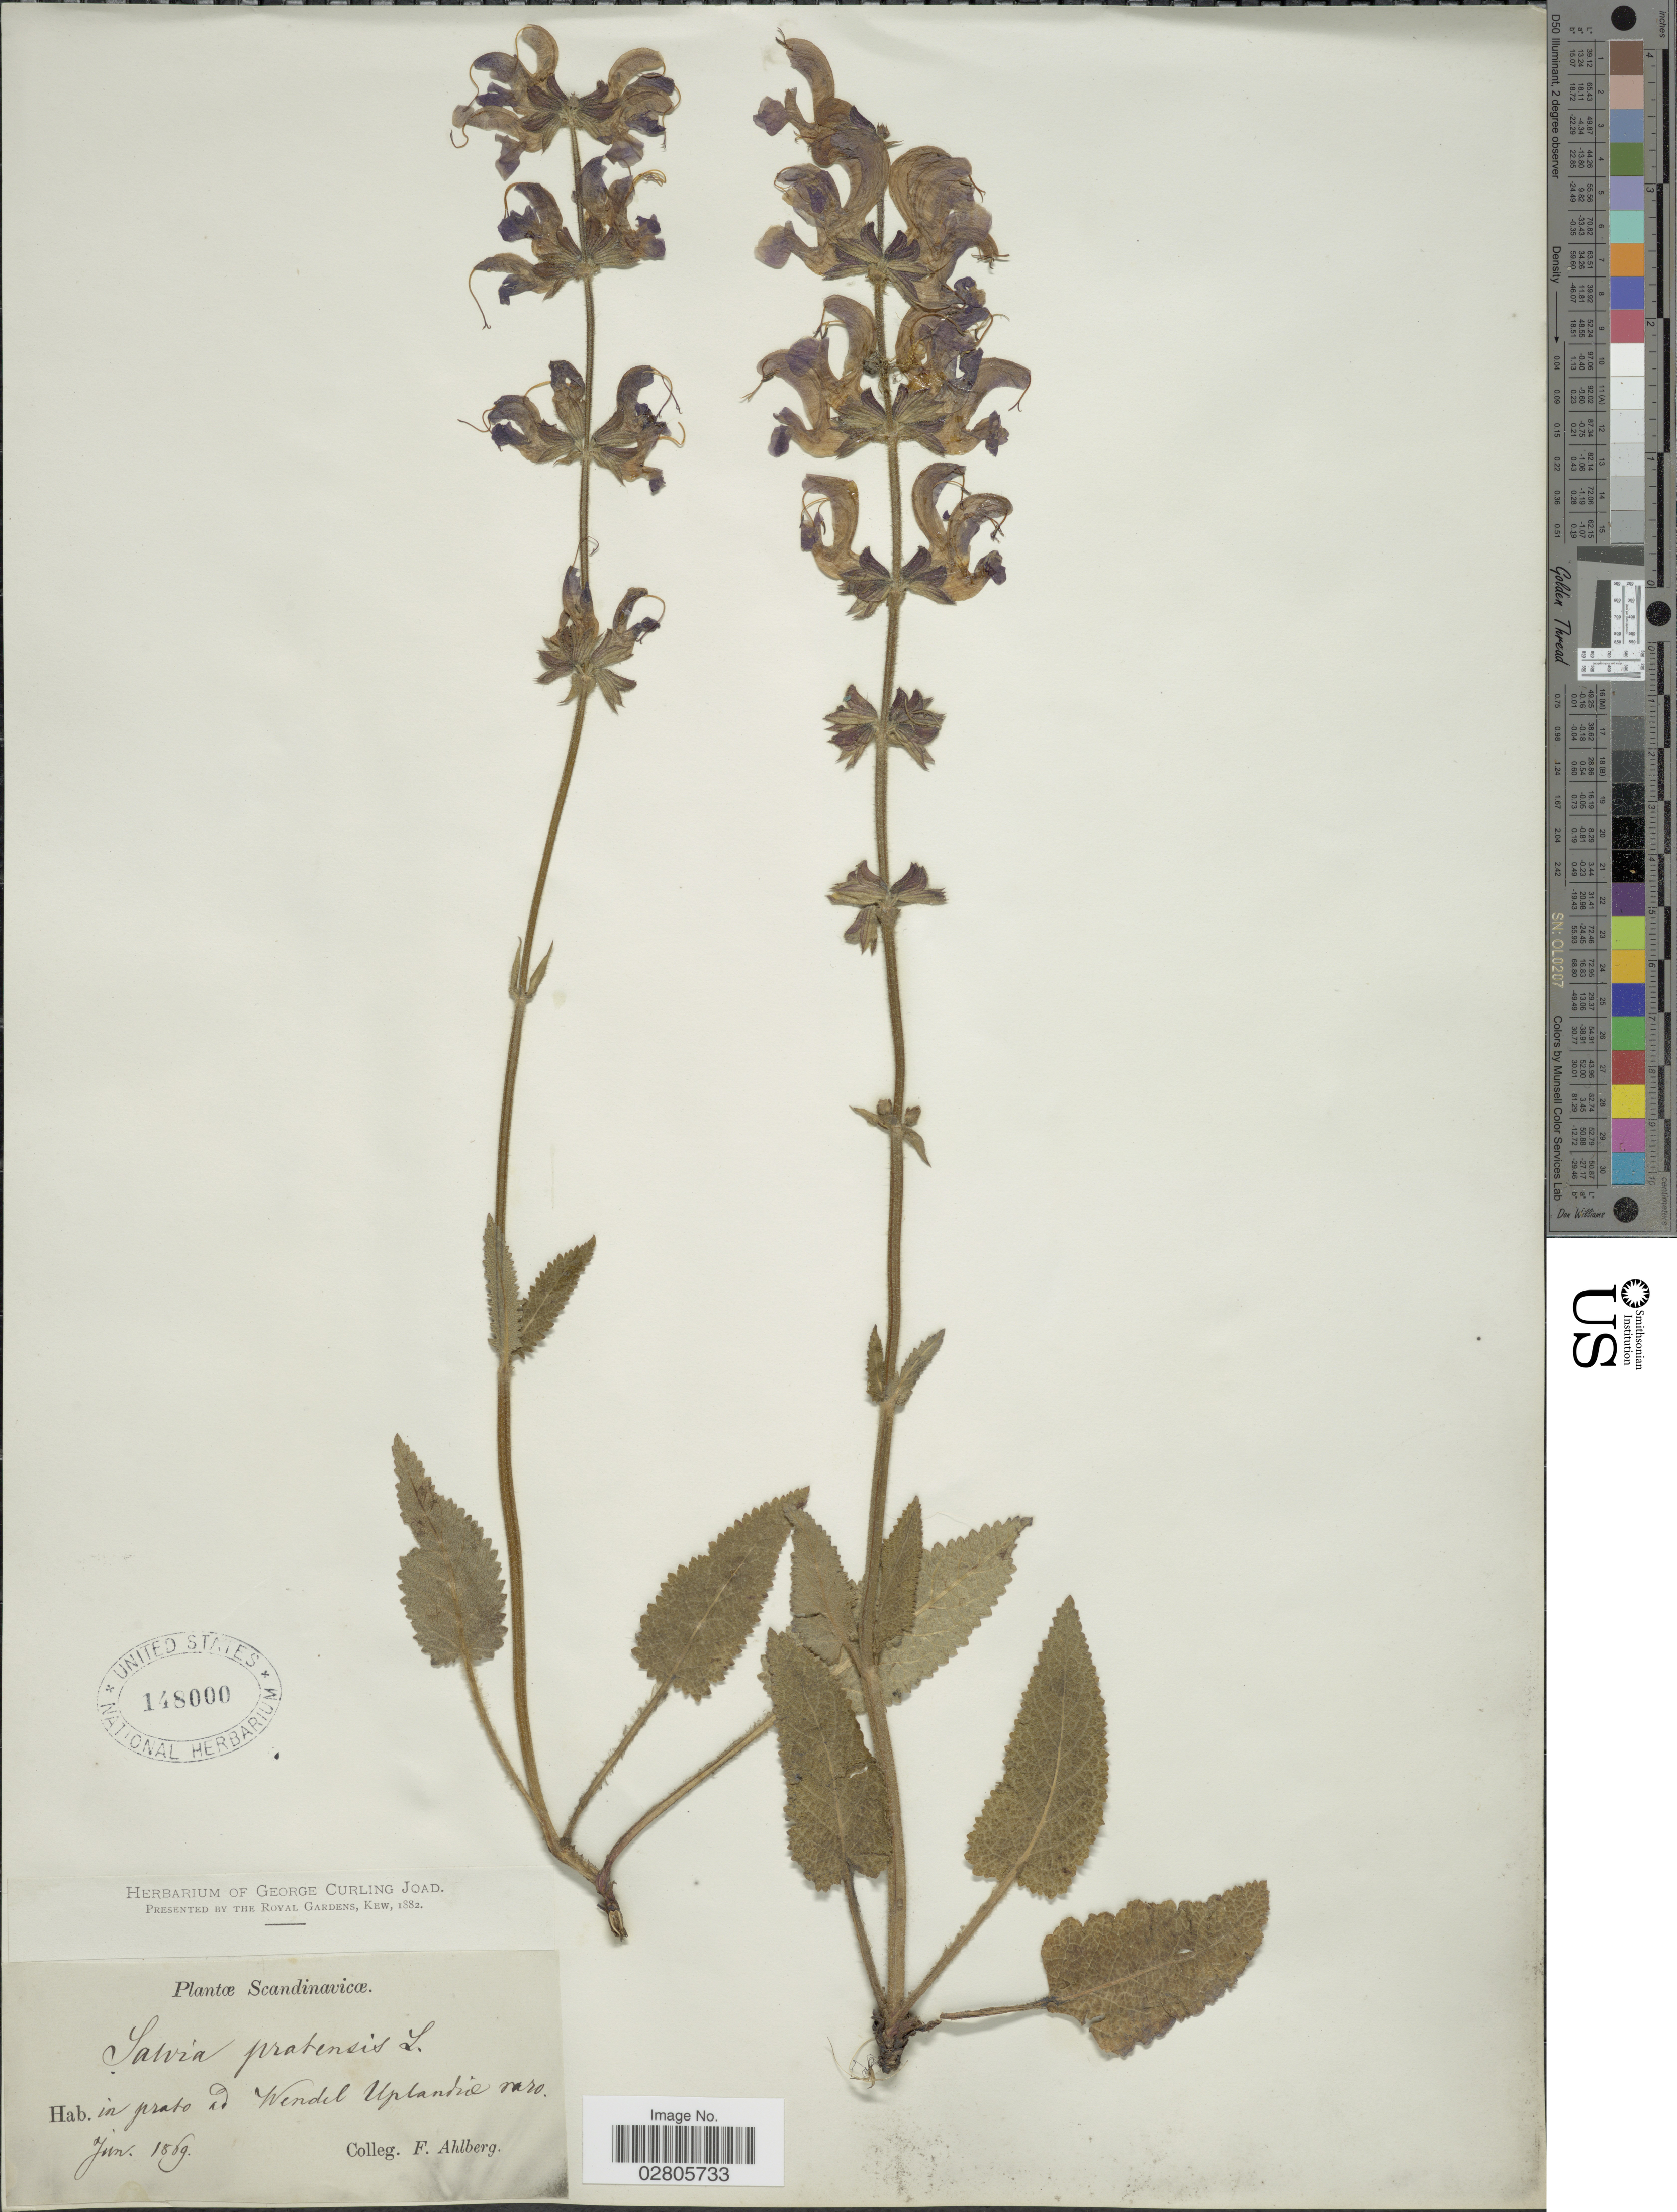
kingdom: Plantae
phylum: Tracheophyta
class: Magnoliopsida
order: Lamiales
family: Lamiaceae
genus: Salvia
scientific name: Salvia pratensis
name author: L.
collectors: F. Ahlberg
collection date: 1869-06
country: Sweden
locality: Scandinavicæ. In grato ad Wendel Uplandia raro.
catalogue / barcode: US 148000